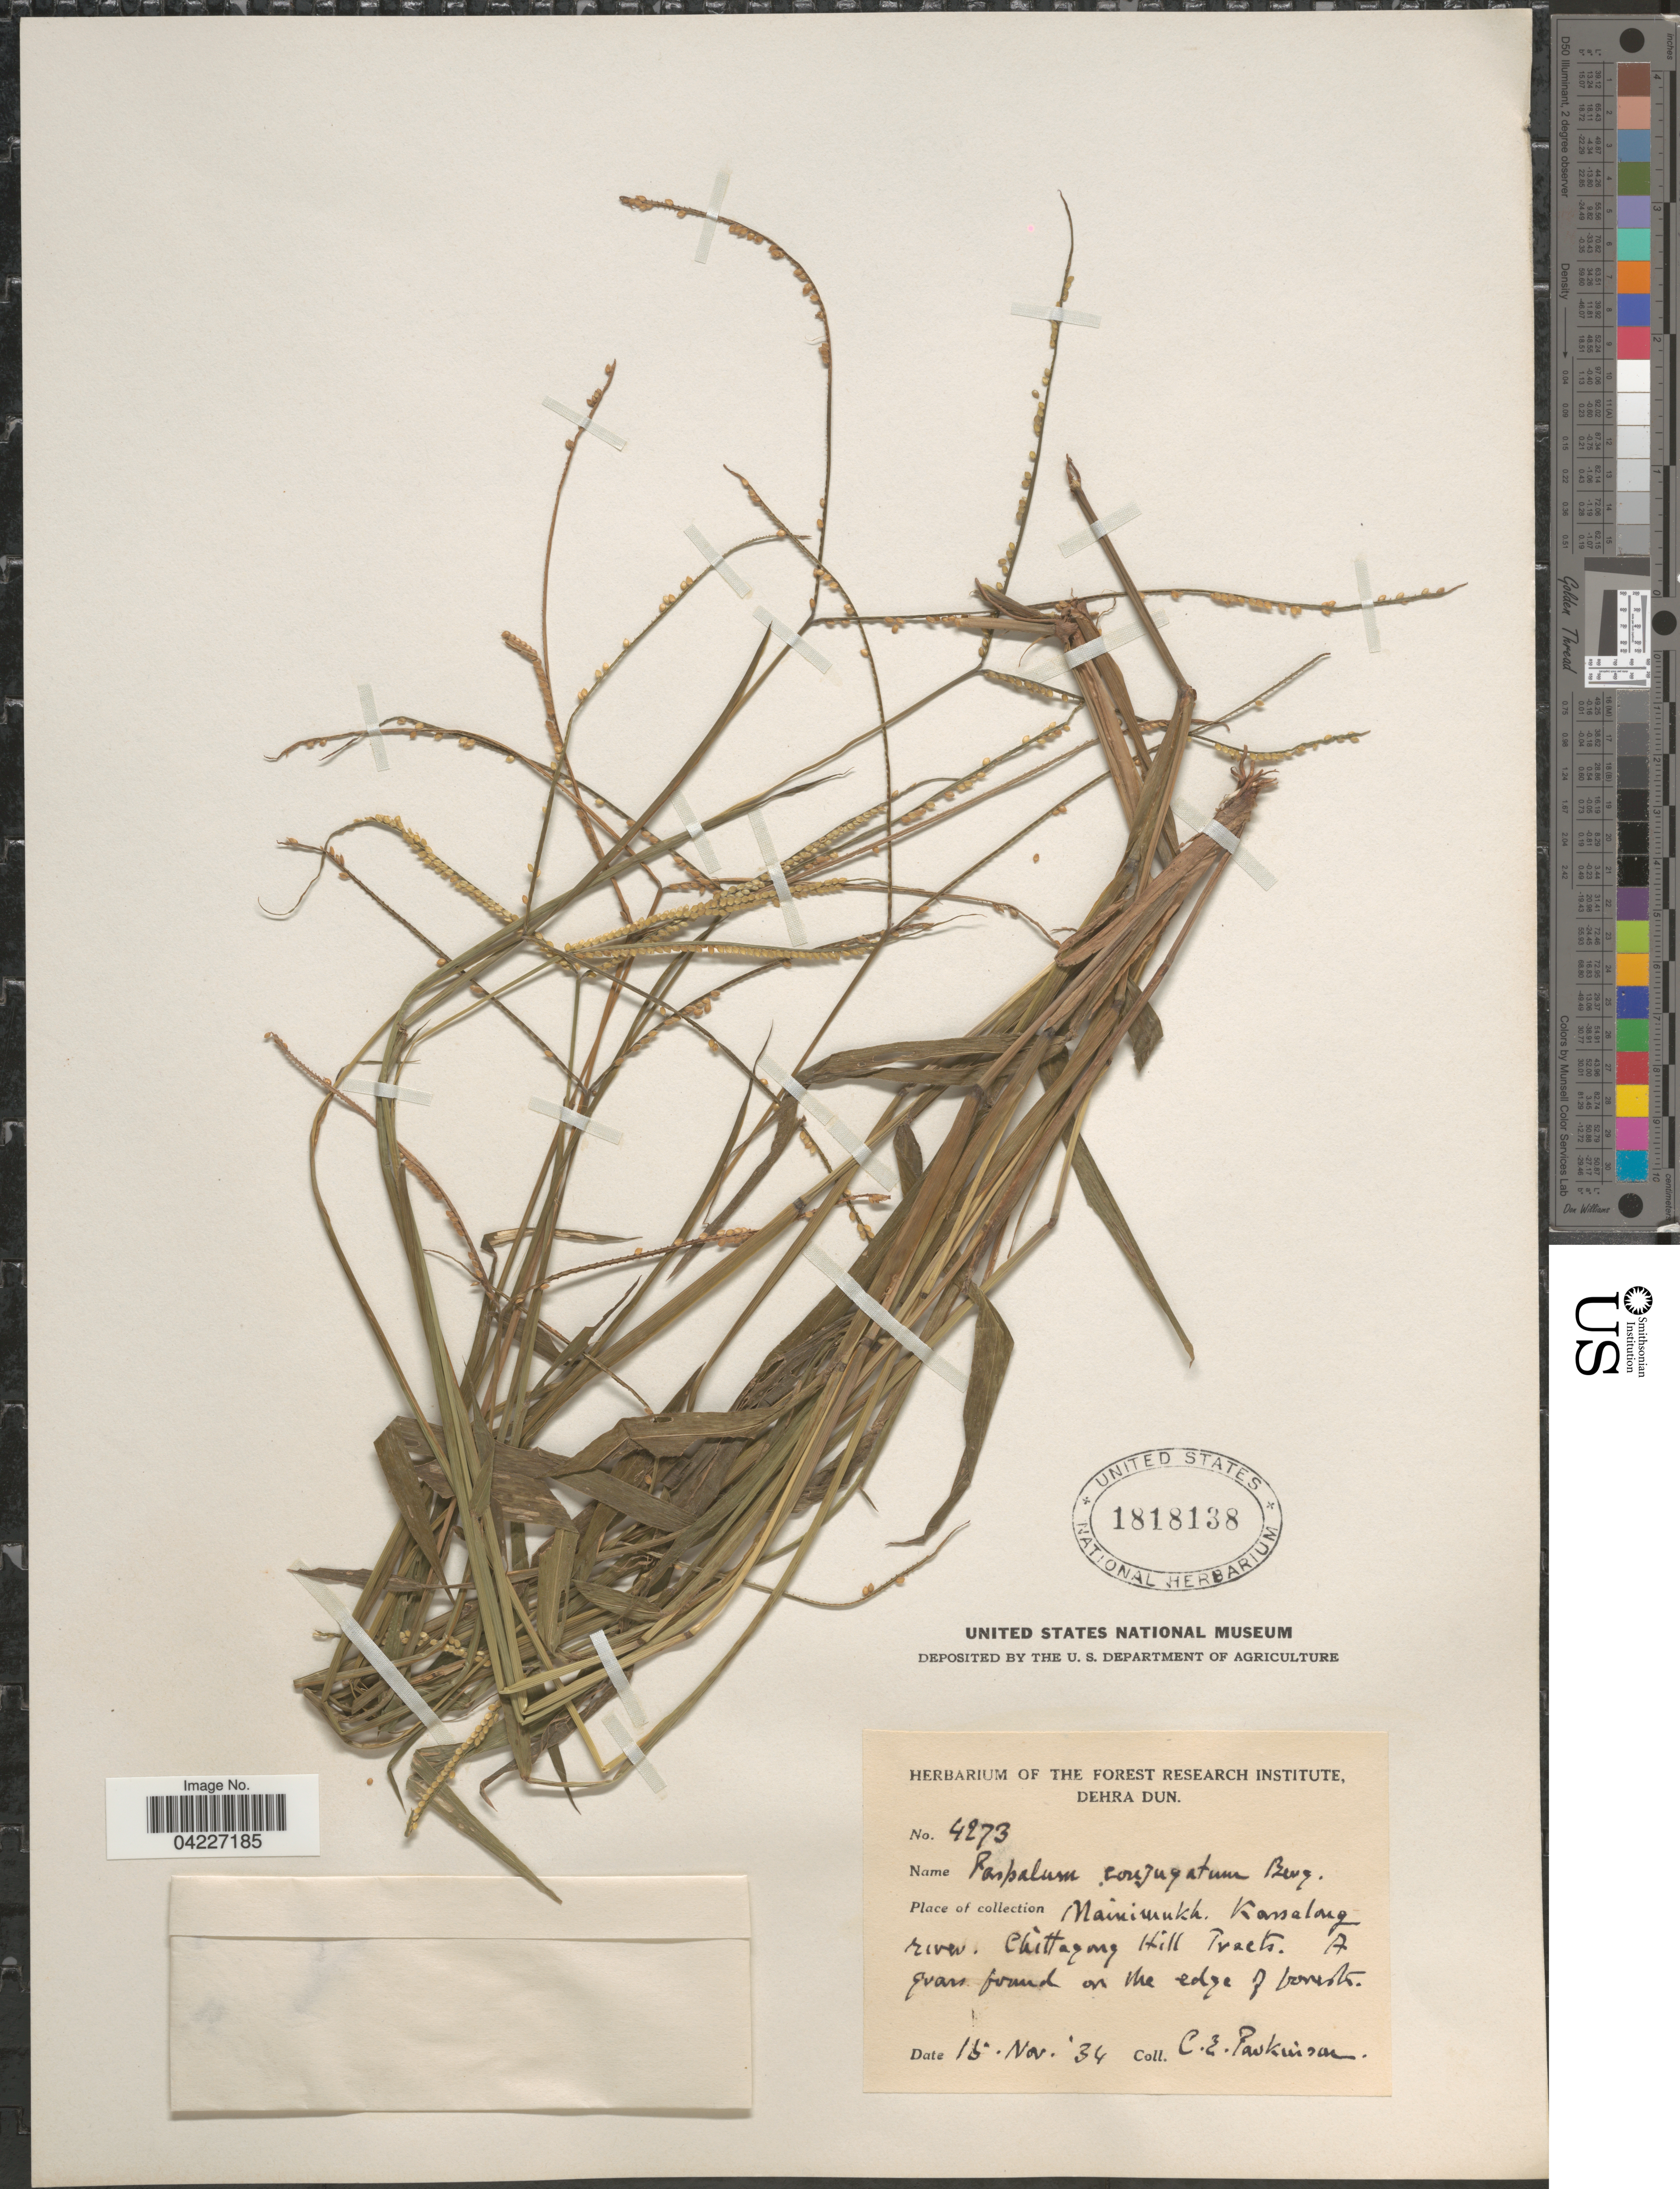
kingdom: Plantae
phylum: Tracheophyta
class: Liliopsida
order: Poales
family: Poaceae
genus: Paspalum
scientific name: Paspalum conjugatum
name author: P.J. Bergius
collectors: C. E. Parkinson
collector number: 4273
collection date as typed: Transcribed d/m/y: 15/11/34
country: Bangladesh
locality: Maininukh Kassalong river. Chittagong Hill Tracts. A grass found on the edge of forests.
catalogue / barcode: US 1818138